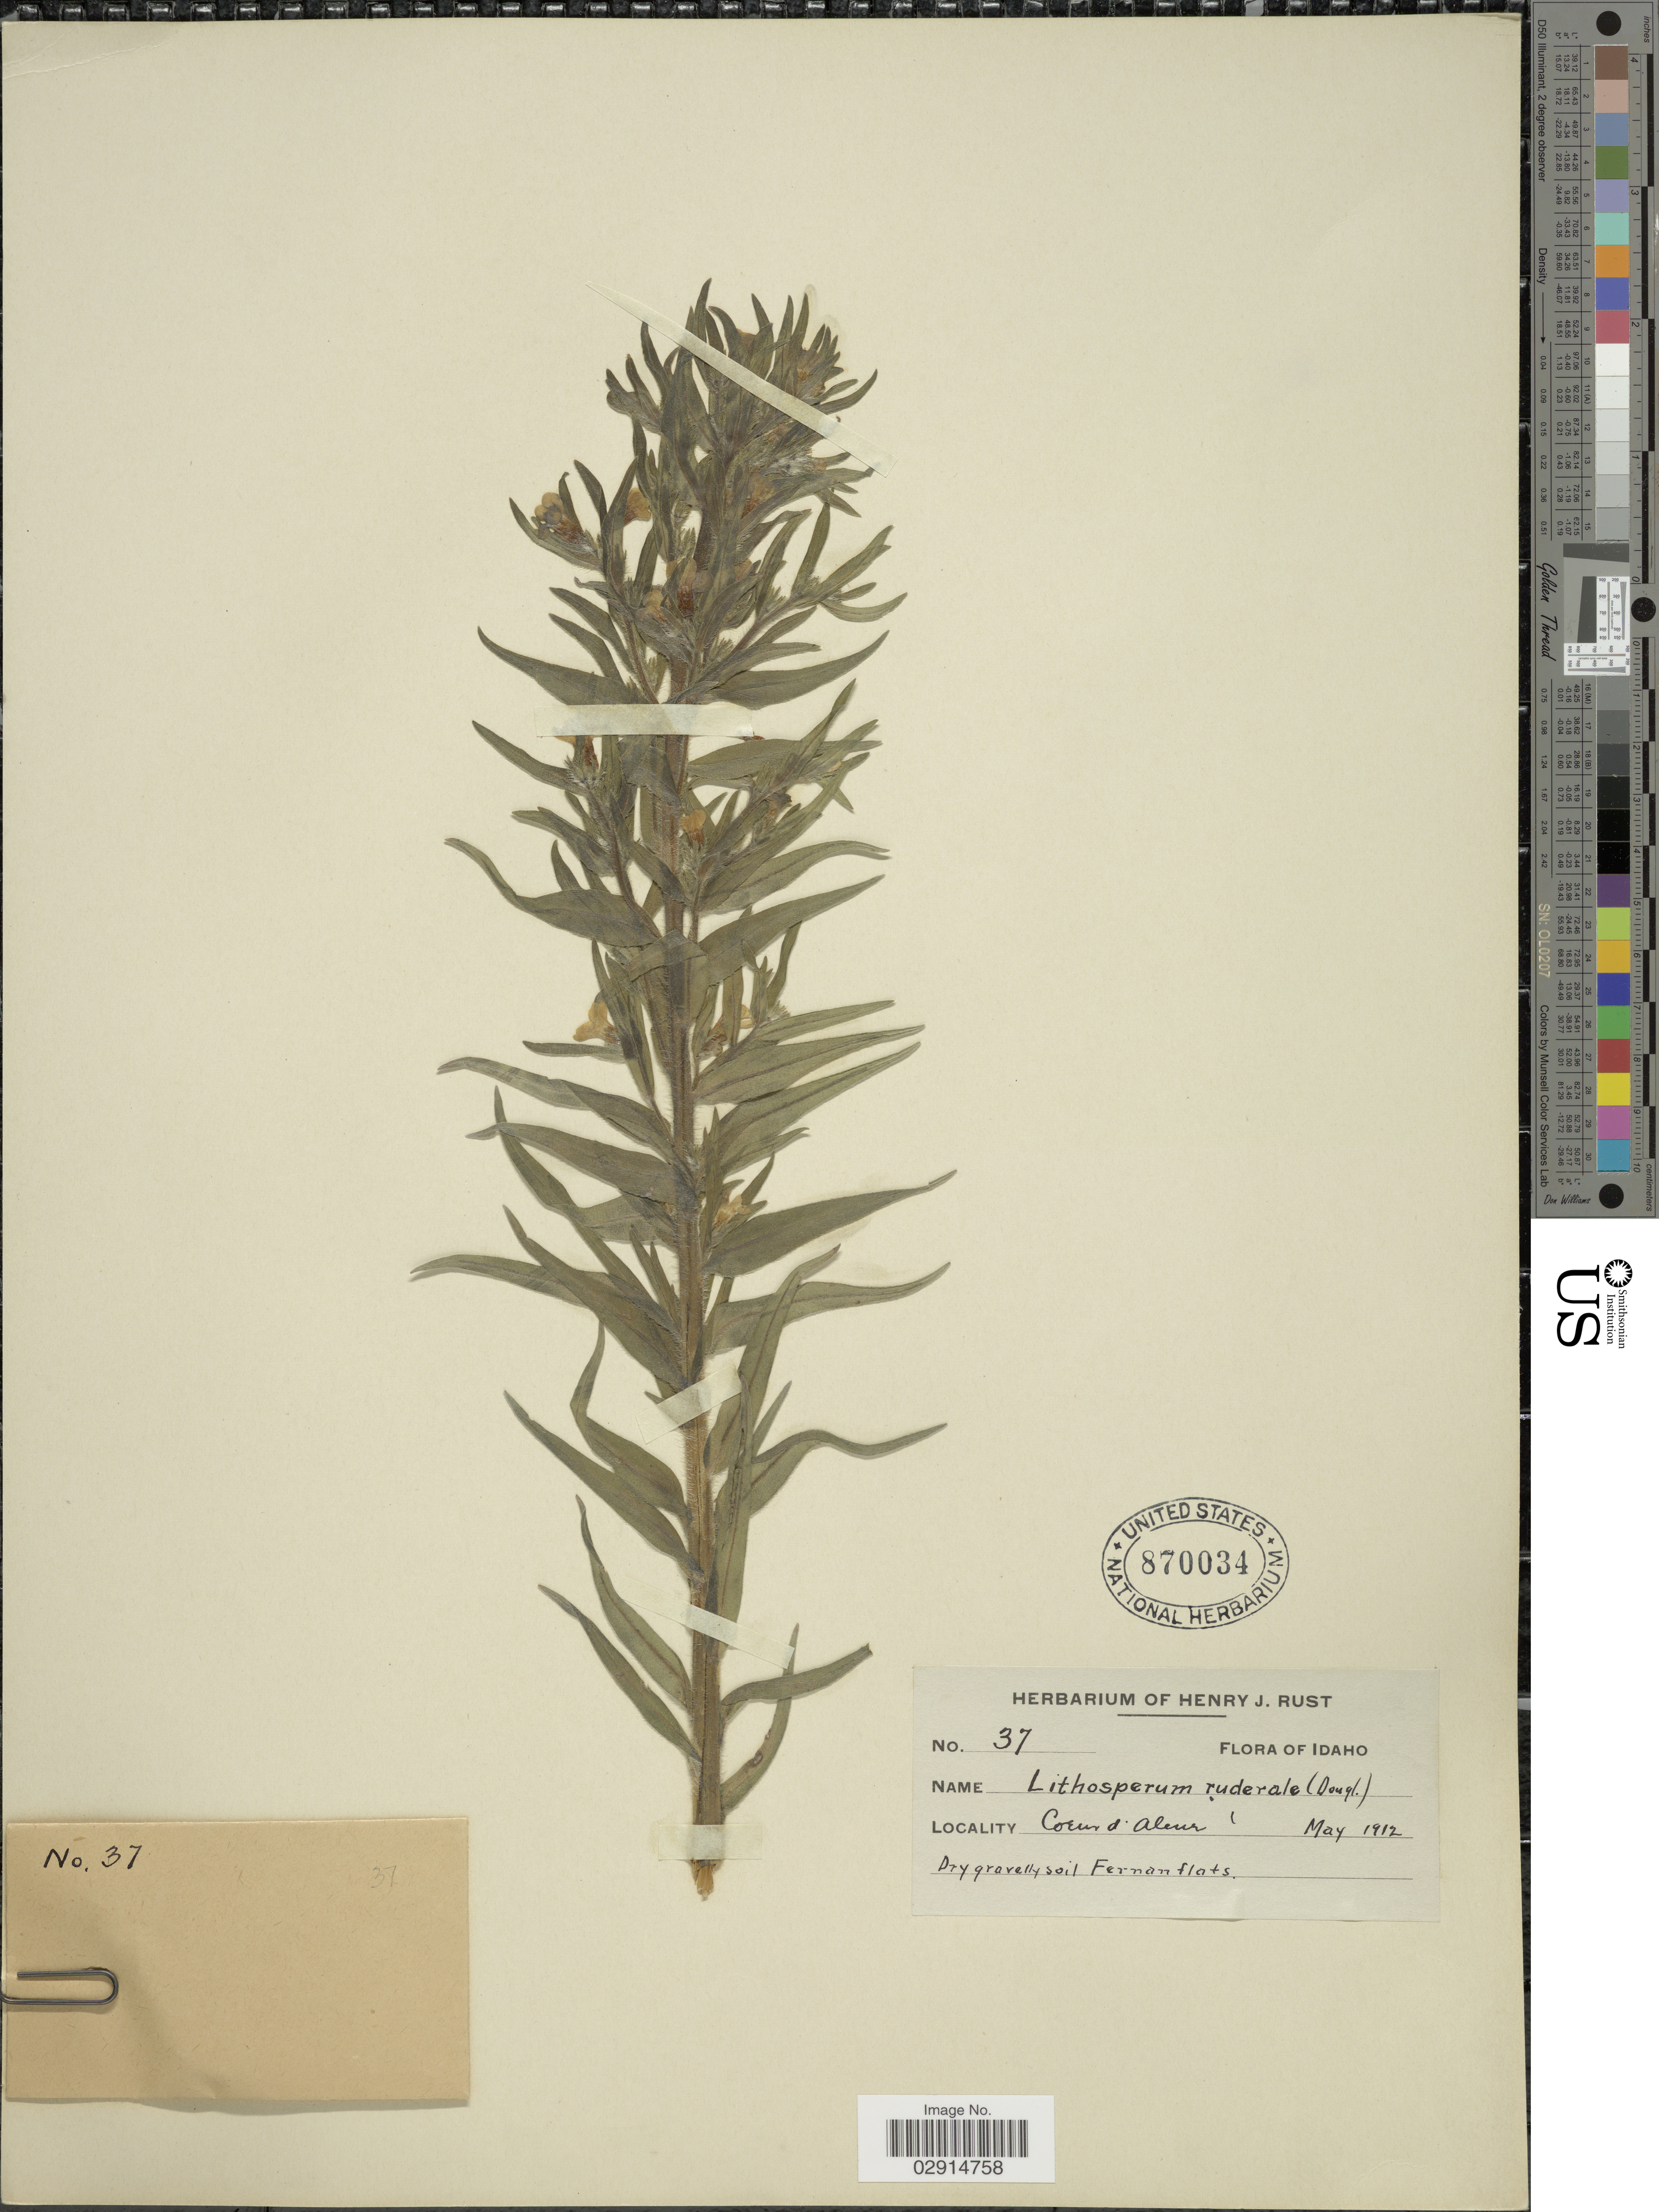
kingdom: Plantae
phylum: Tracheophyta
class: Magnoliopsida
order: Boraginales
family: Boraginaceae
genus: Lithospermum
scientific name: Lithospermum ruderale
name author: Douglas ex Lehm.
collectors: ex herb. Henry J. Rust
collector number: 37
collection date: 1912-05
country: United States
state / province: Idaho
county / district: Kootenai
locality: Coeur d'Alene.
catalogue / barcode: US 870034